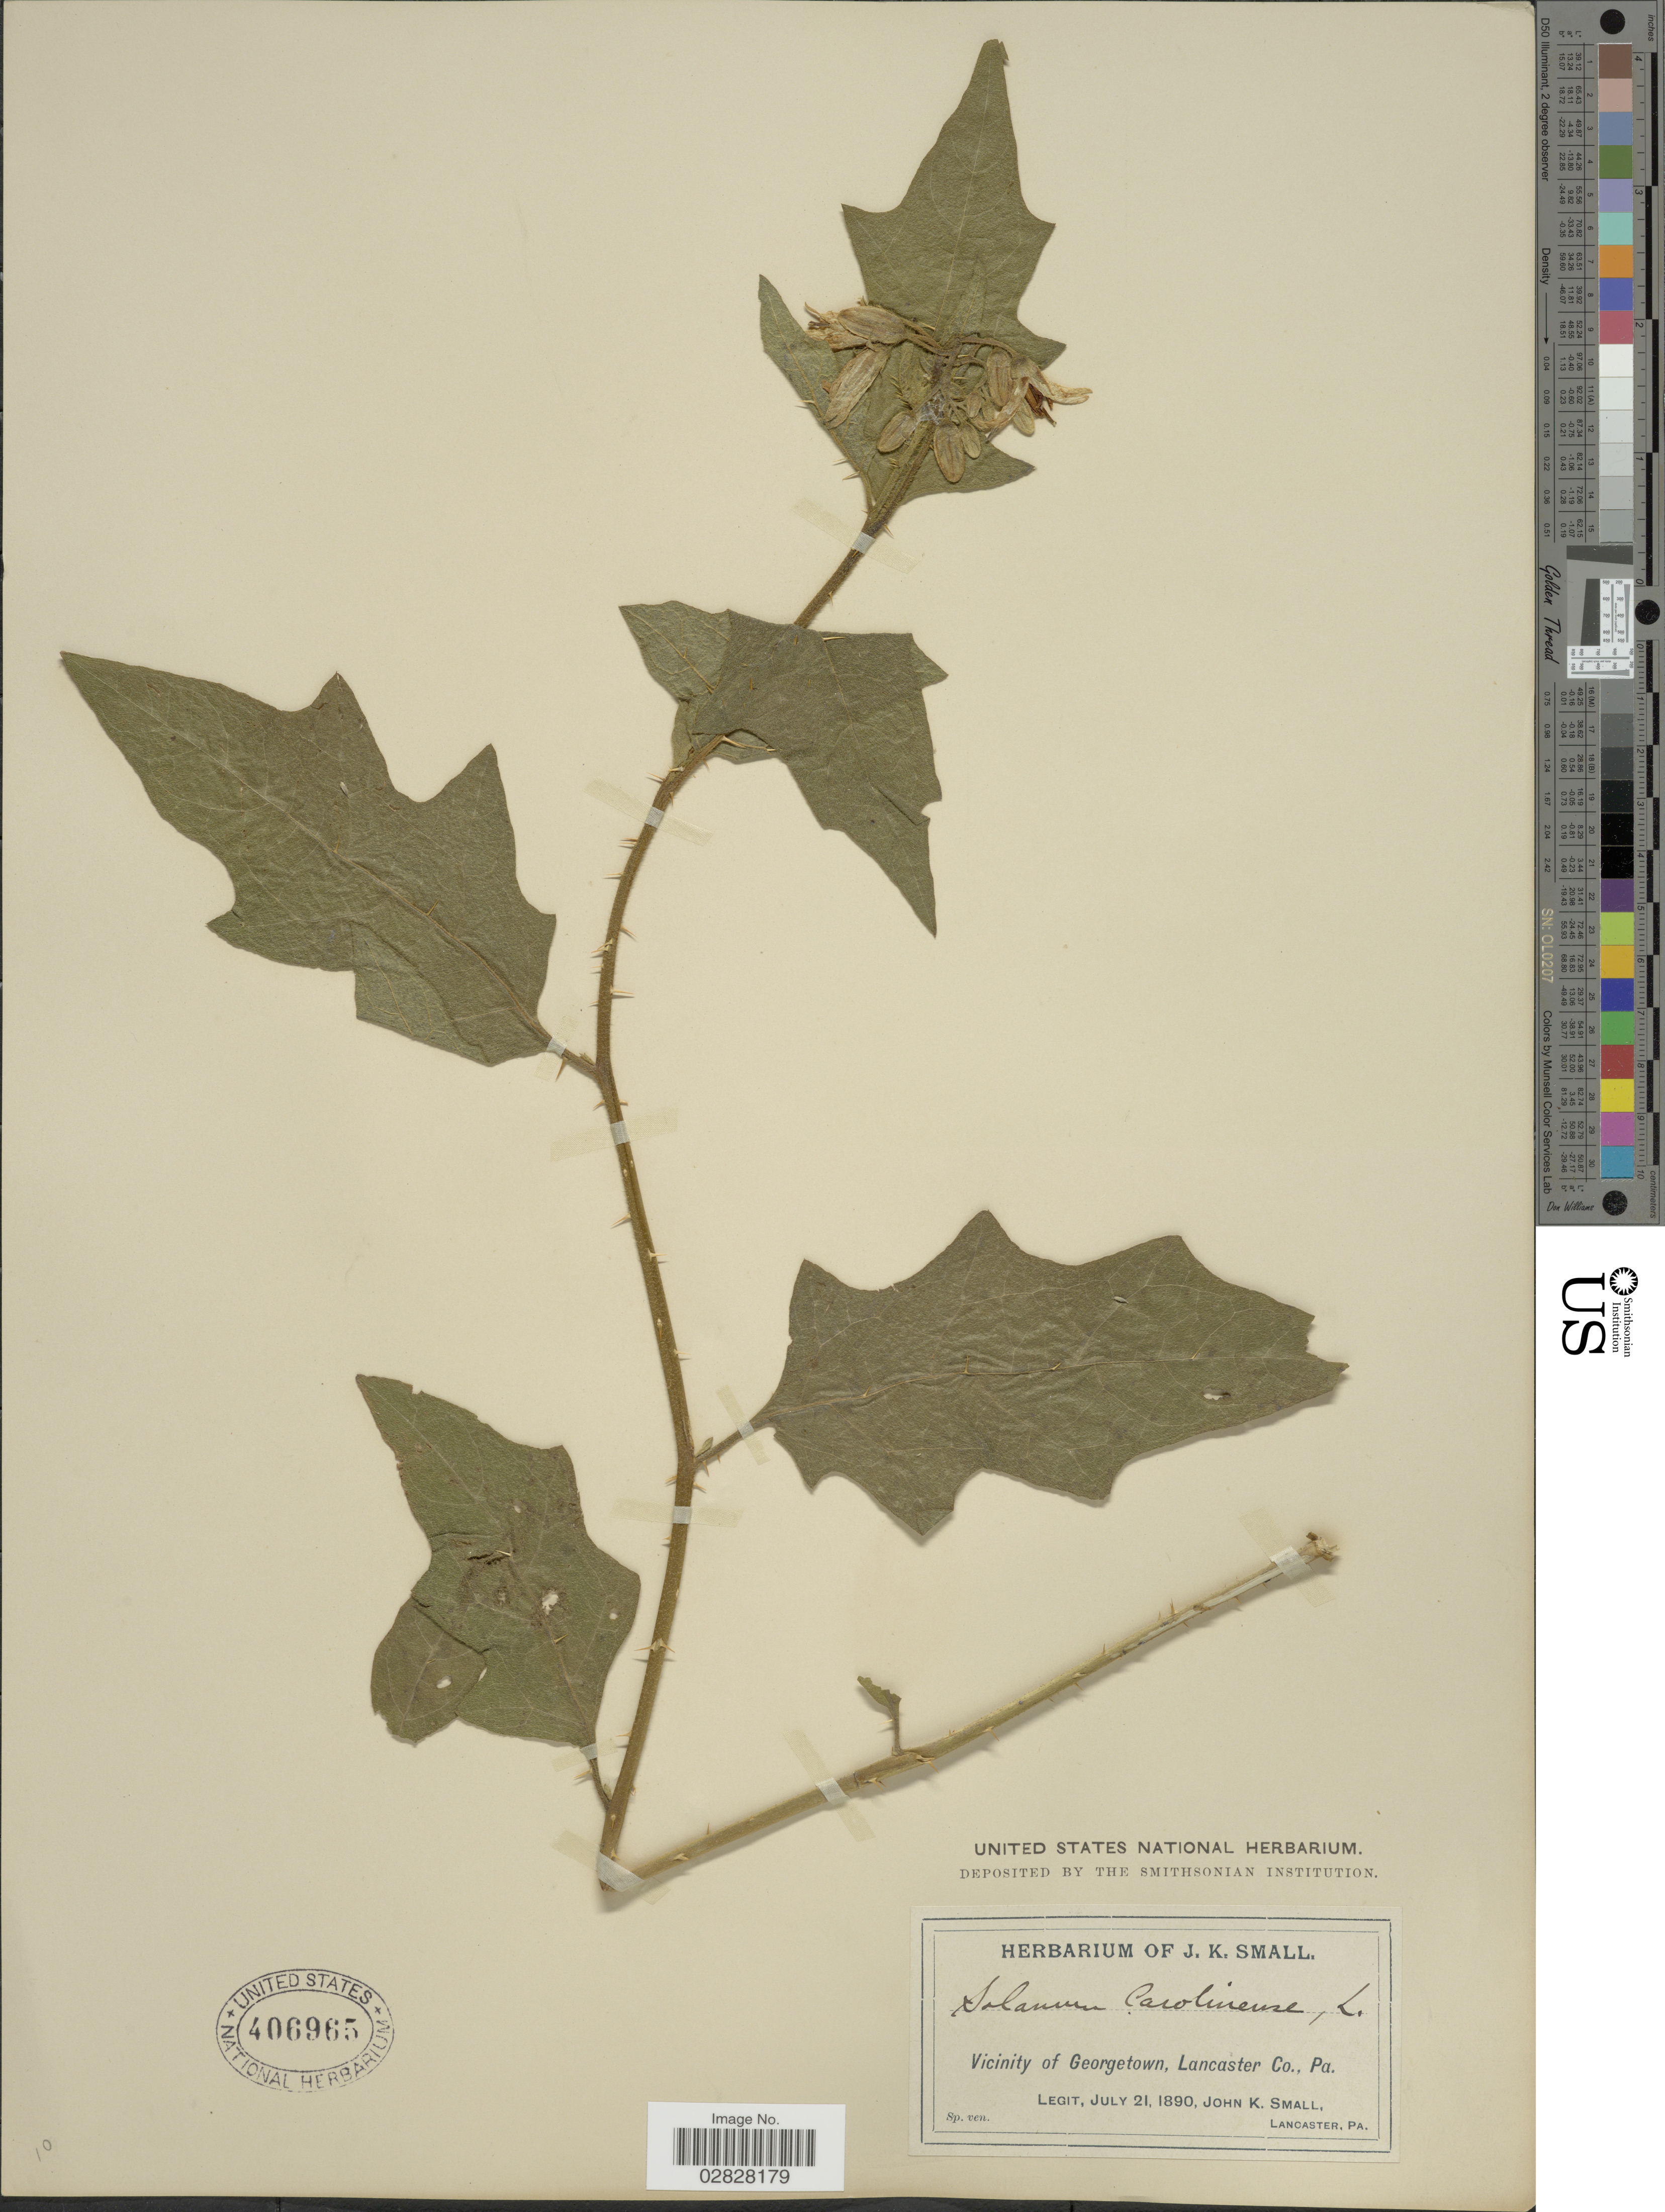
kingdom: Plantae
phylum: Tracheophyta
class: Magnoliopsida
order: Solanales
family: Solanaceae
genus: Solanum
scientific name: Solanum carolinense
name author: L.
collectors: J. K. Small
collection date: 1890-07-21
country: United States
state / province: Pennsylvania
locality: Vicinity of Georgetown, Lancaster Co.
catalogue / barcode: US 406965